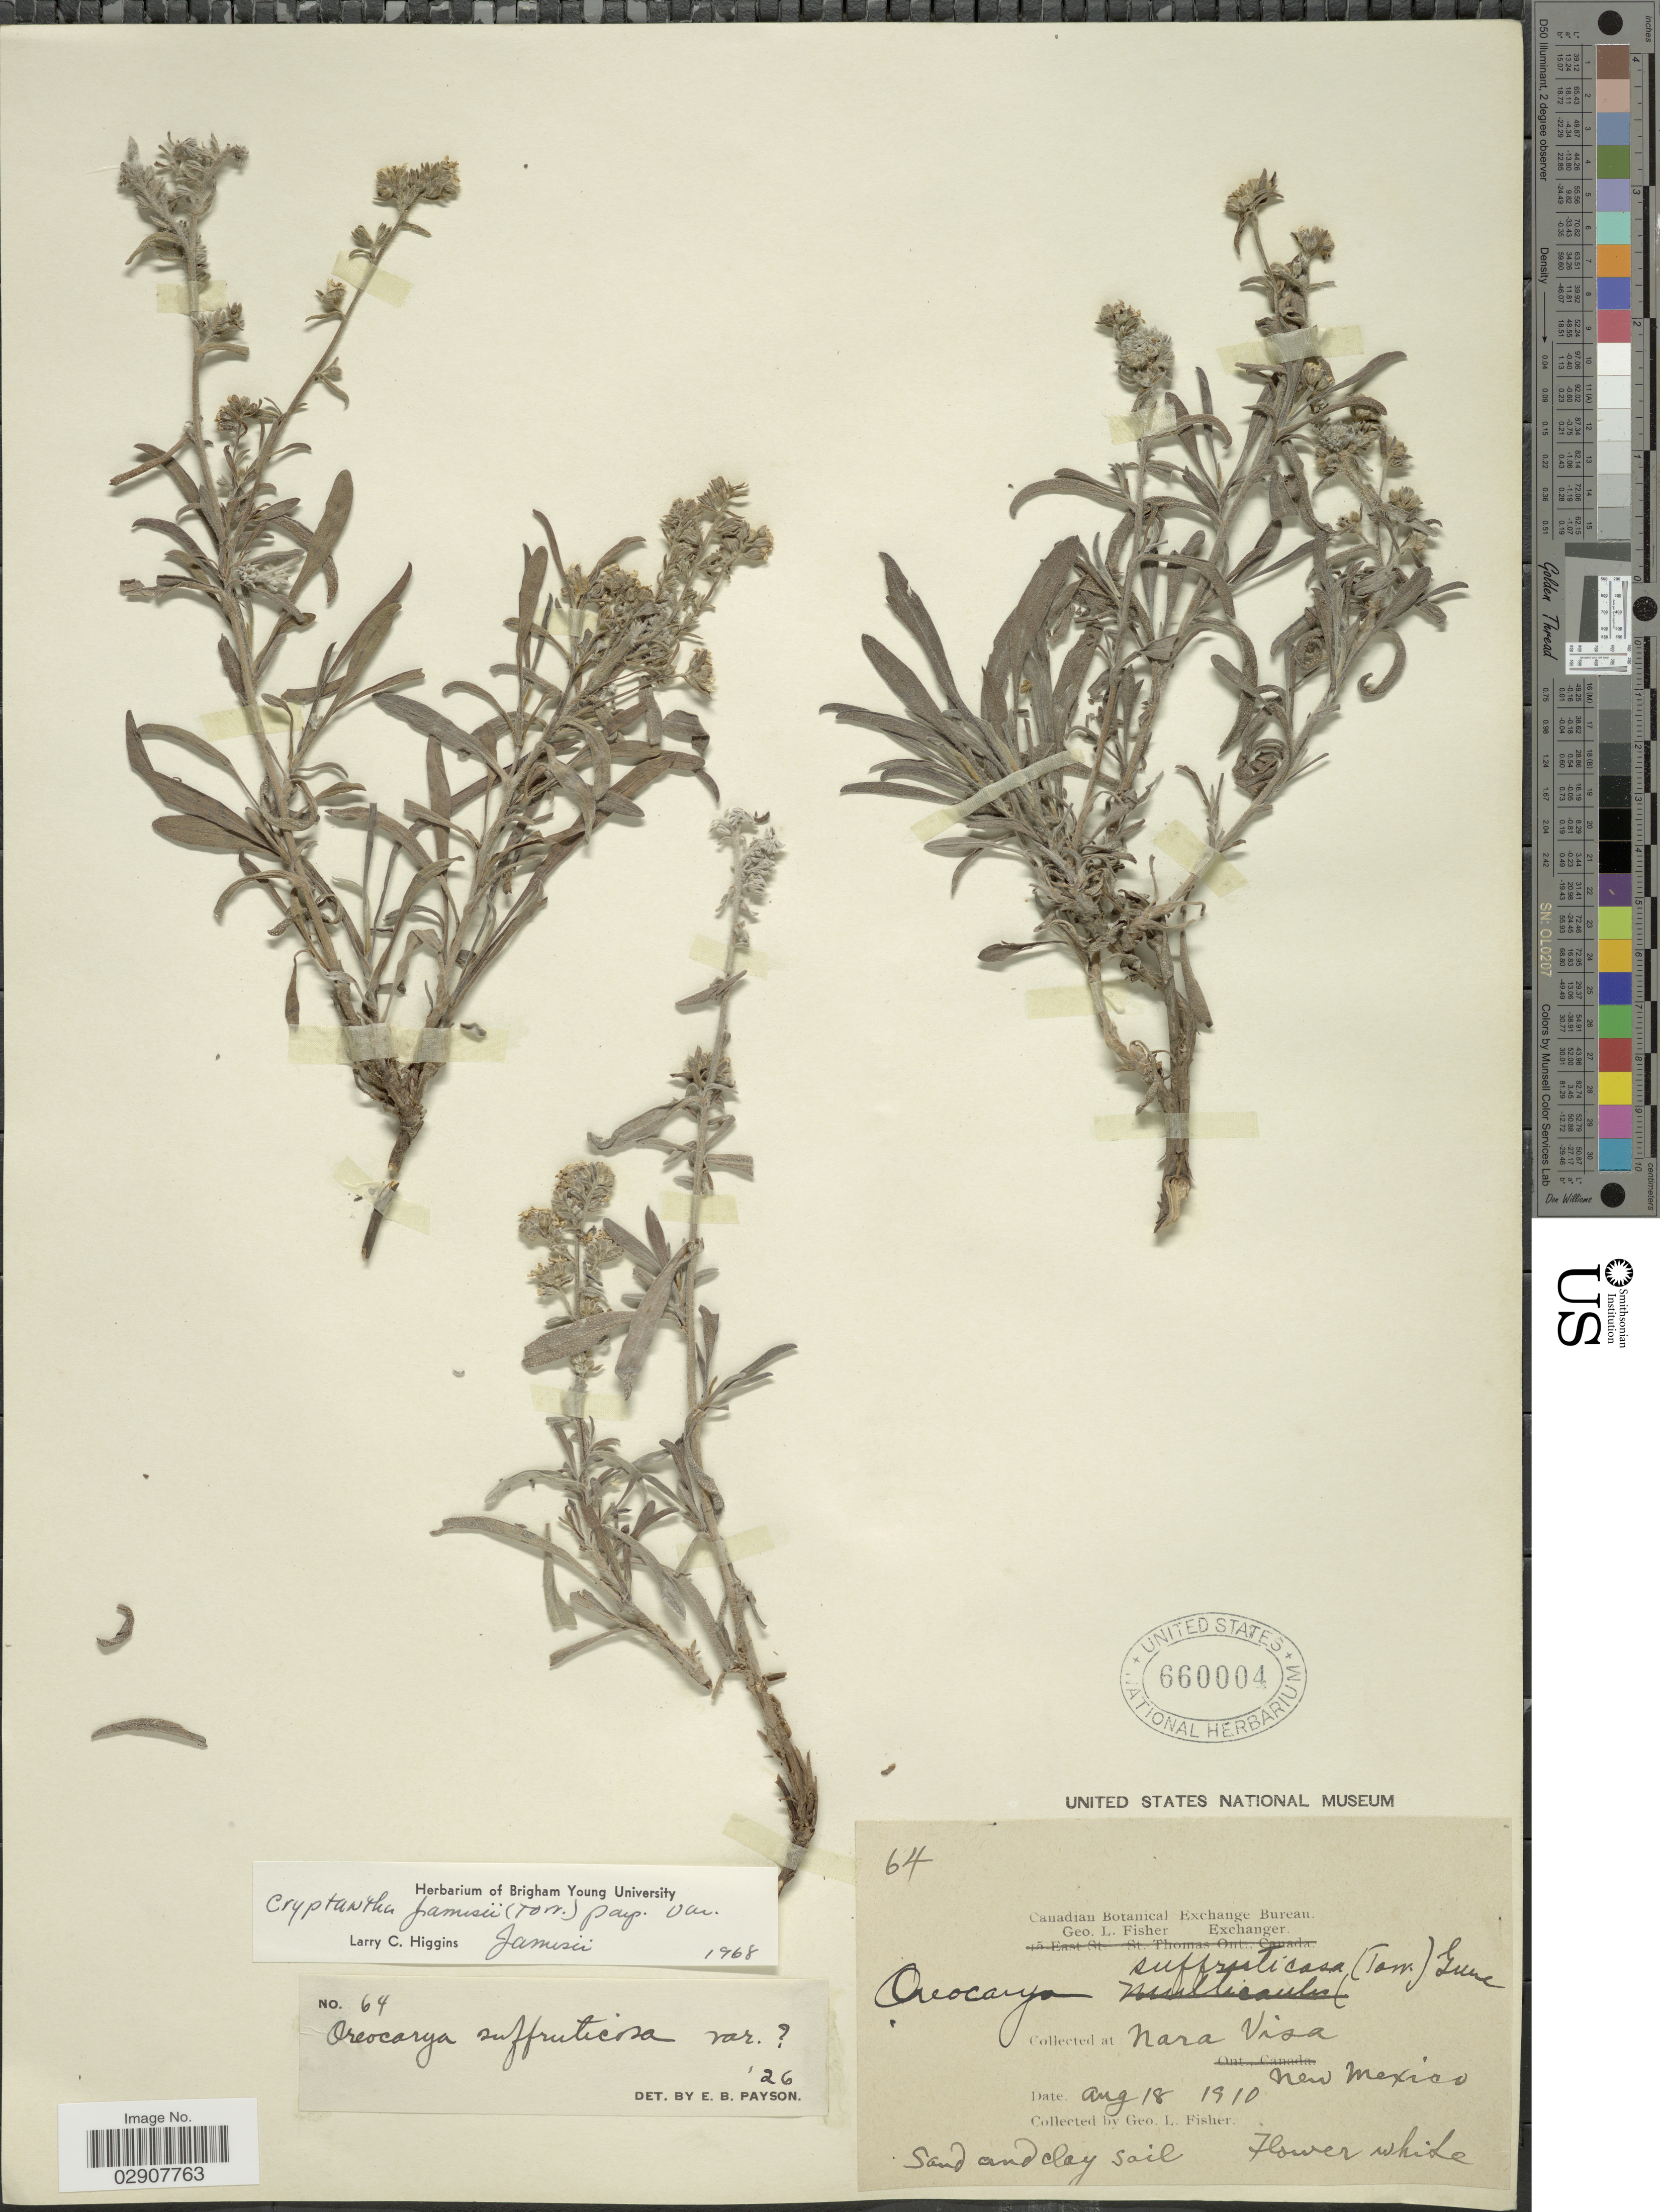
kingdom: Plantae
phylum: Tracheophyta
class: Magnoliopsida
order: Boraginales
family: Boraginaceae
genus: Cryptantha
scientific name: Cryptantha jamesii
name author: (Torr.) Payson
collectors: G. L. Fisher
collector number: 64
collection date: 1910-08-18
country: United States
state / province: New Mexico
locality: Nara Visa, New Mexico.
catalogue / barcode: US 660004